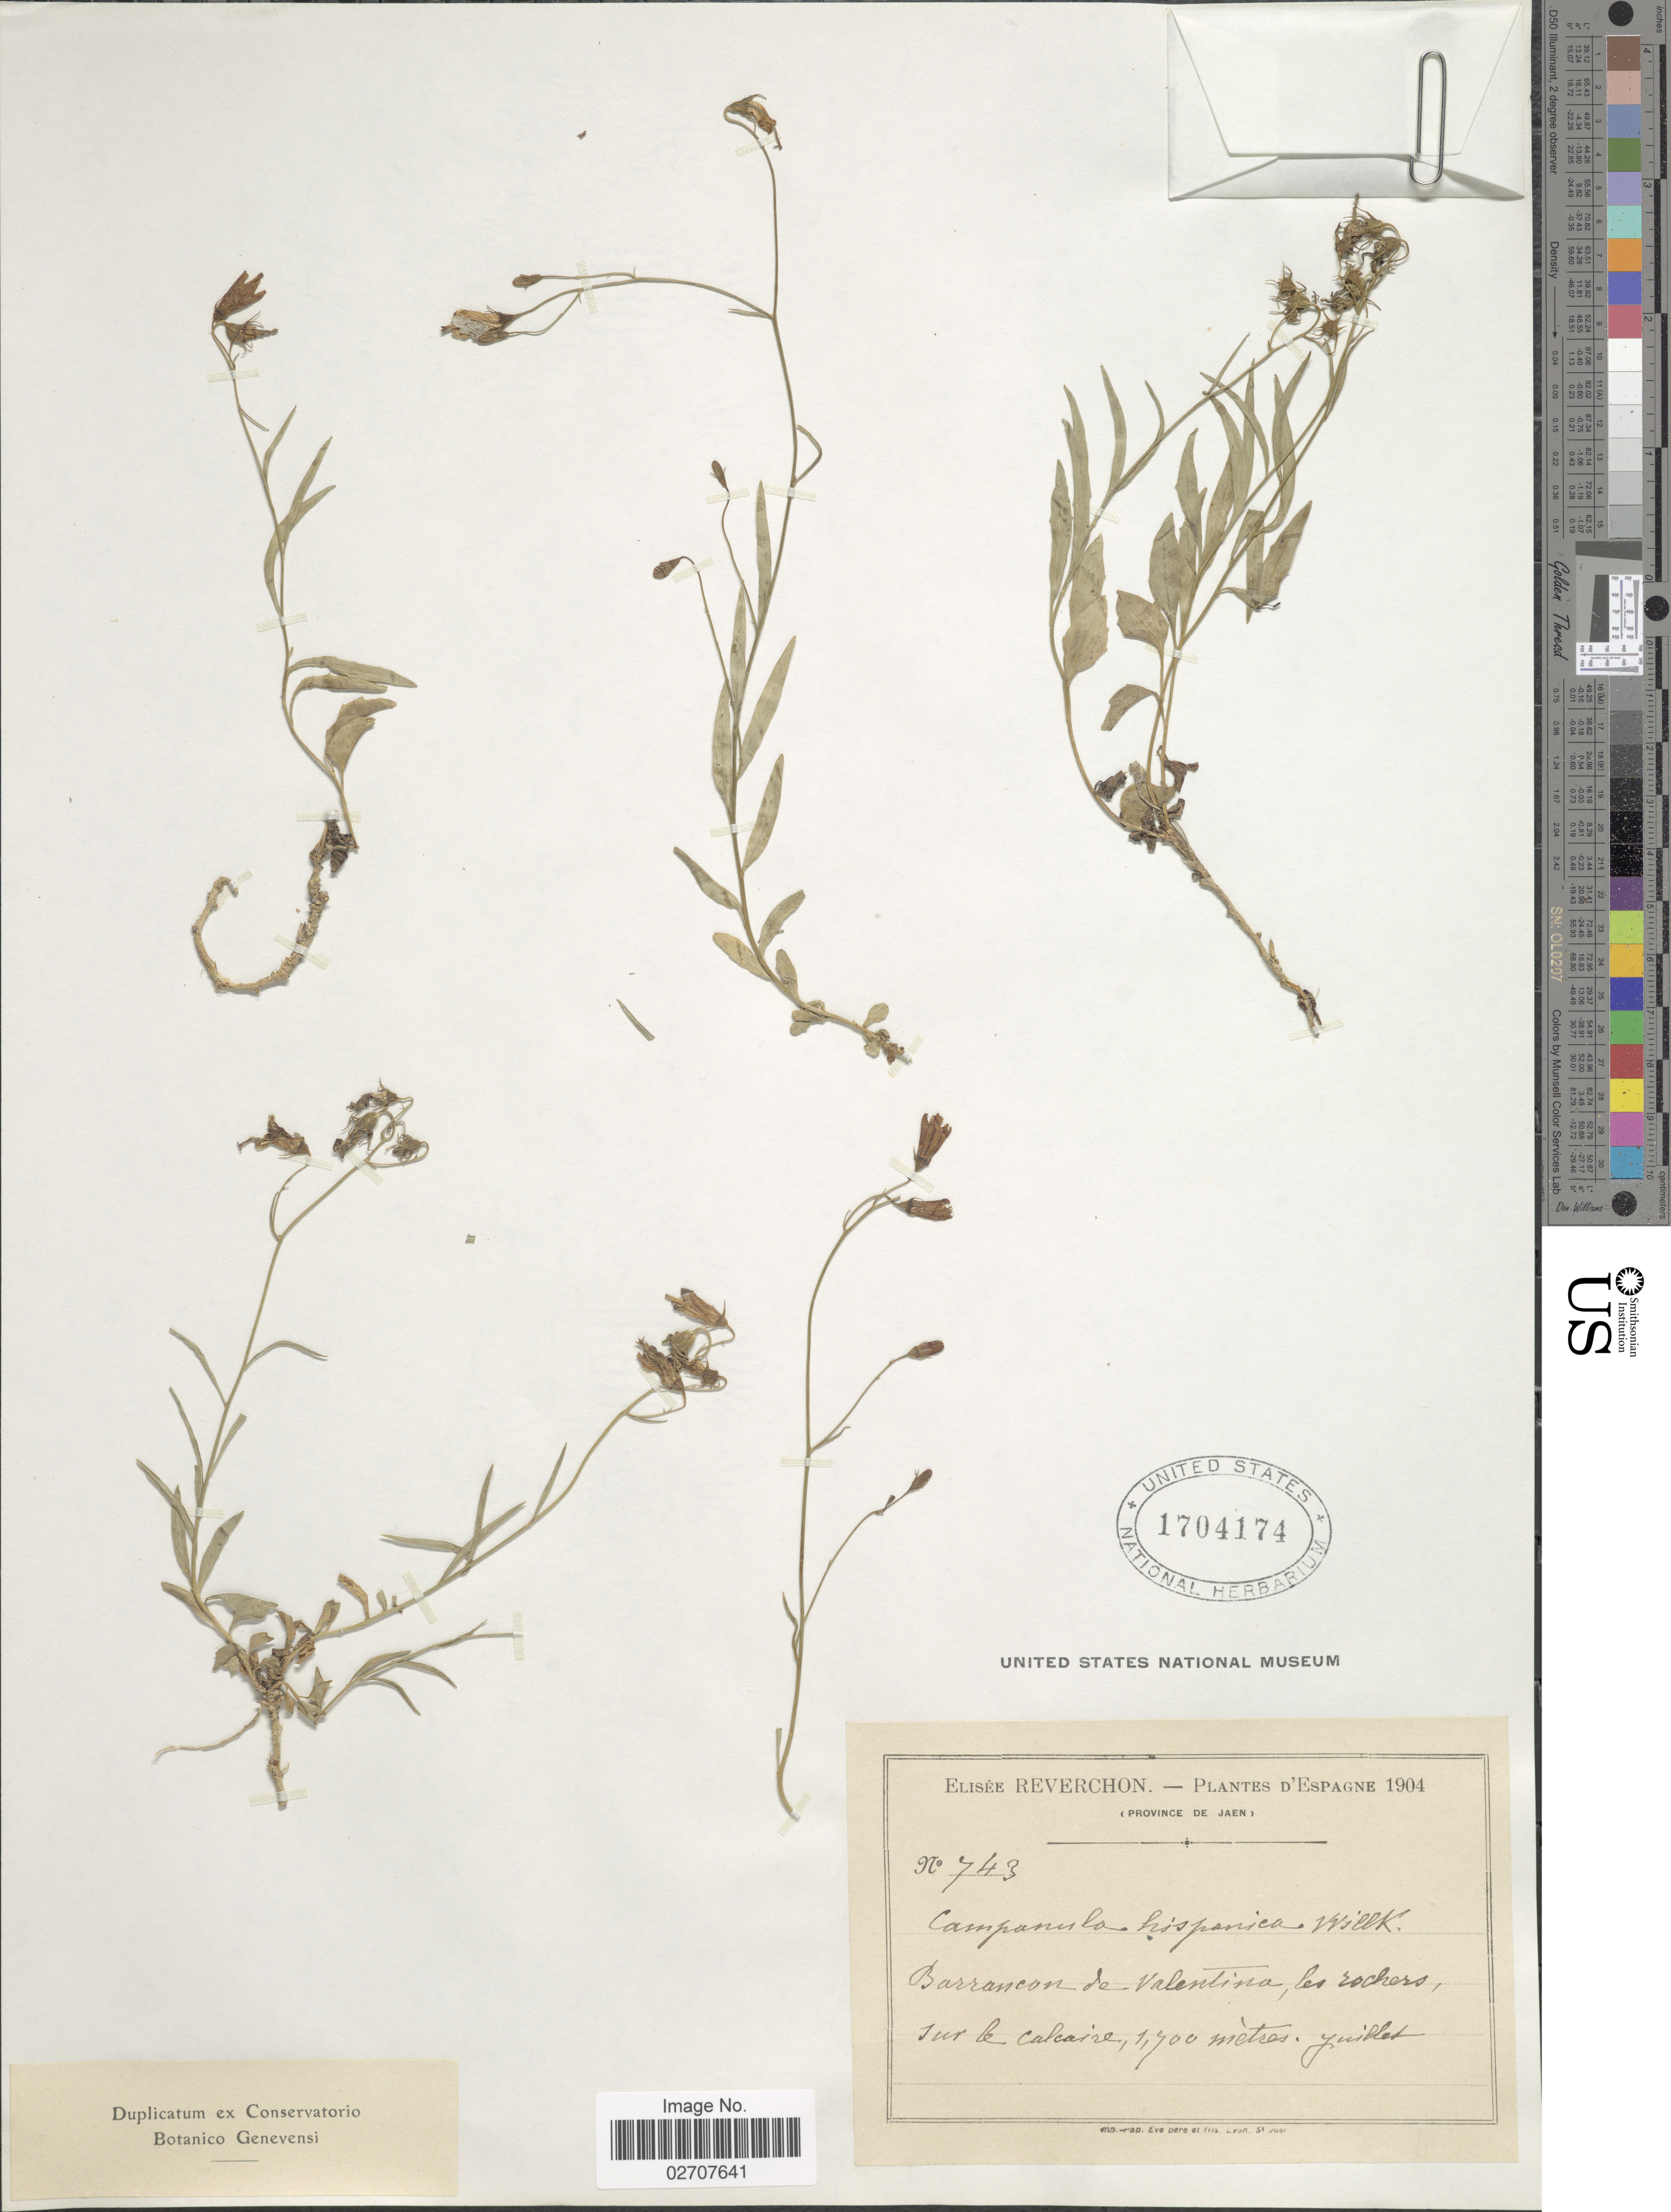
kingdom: Plantae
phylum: Tracheophyta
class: Magnoliopsida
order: Asterales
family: Campanulaceae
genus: Campanula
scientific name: Campanula hispanica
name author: Willk.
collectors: E. Reverchon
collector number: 743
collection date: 1904-07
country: Spain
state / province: Andalucía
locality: D'Espagne (Province de Jaen). Barrancon de Valentina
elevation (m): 1700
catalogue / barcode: US 1704174